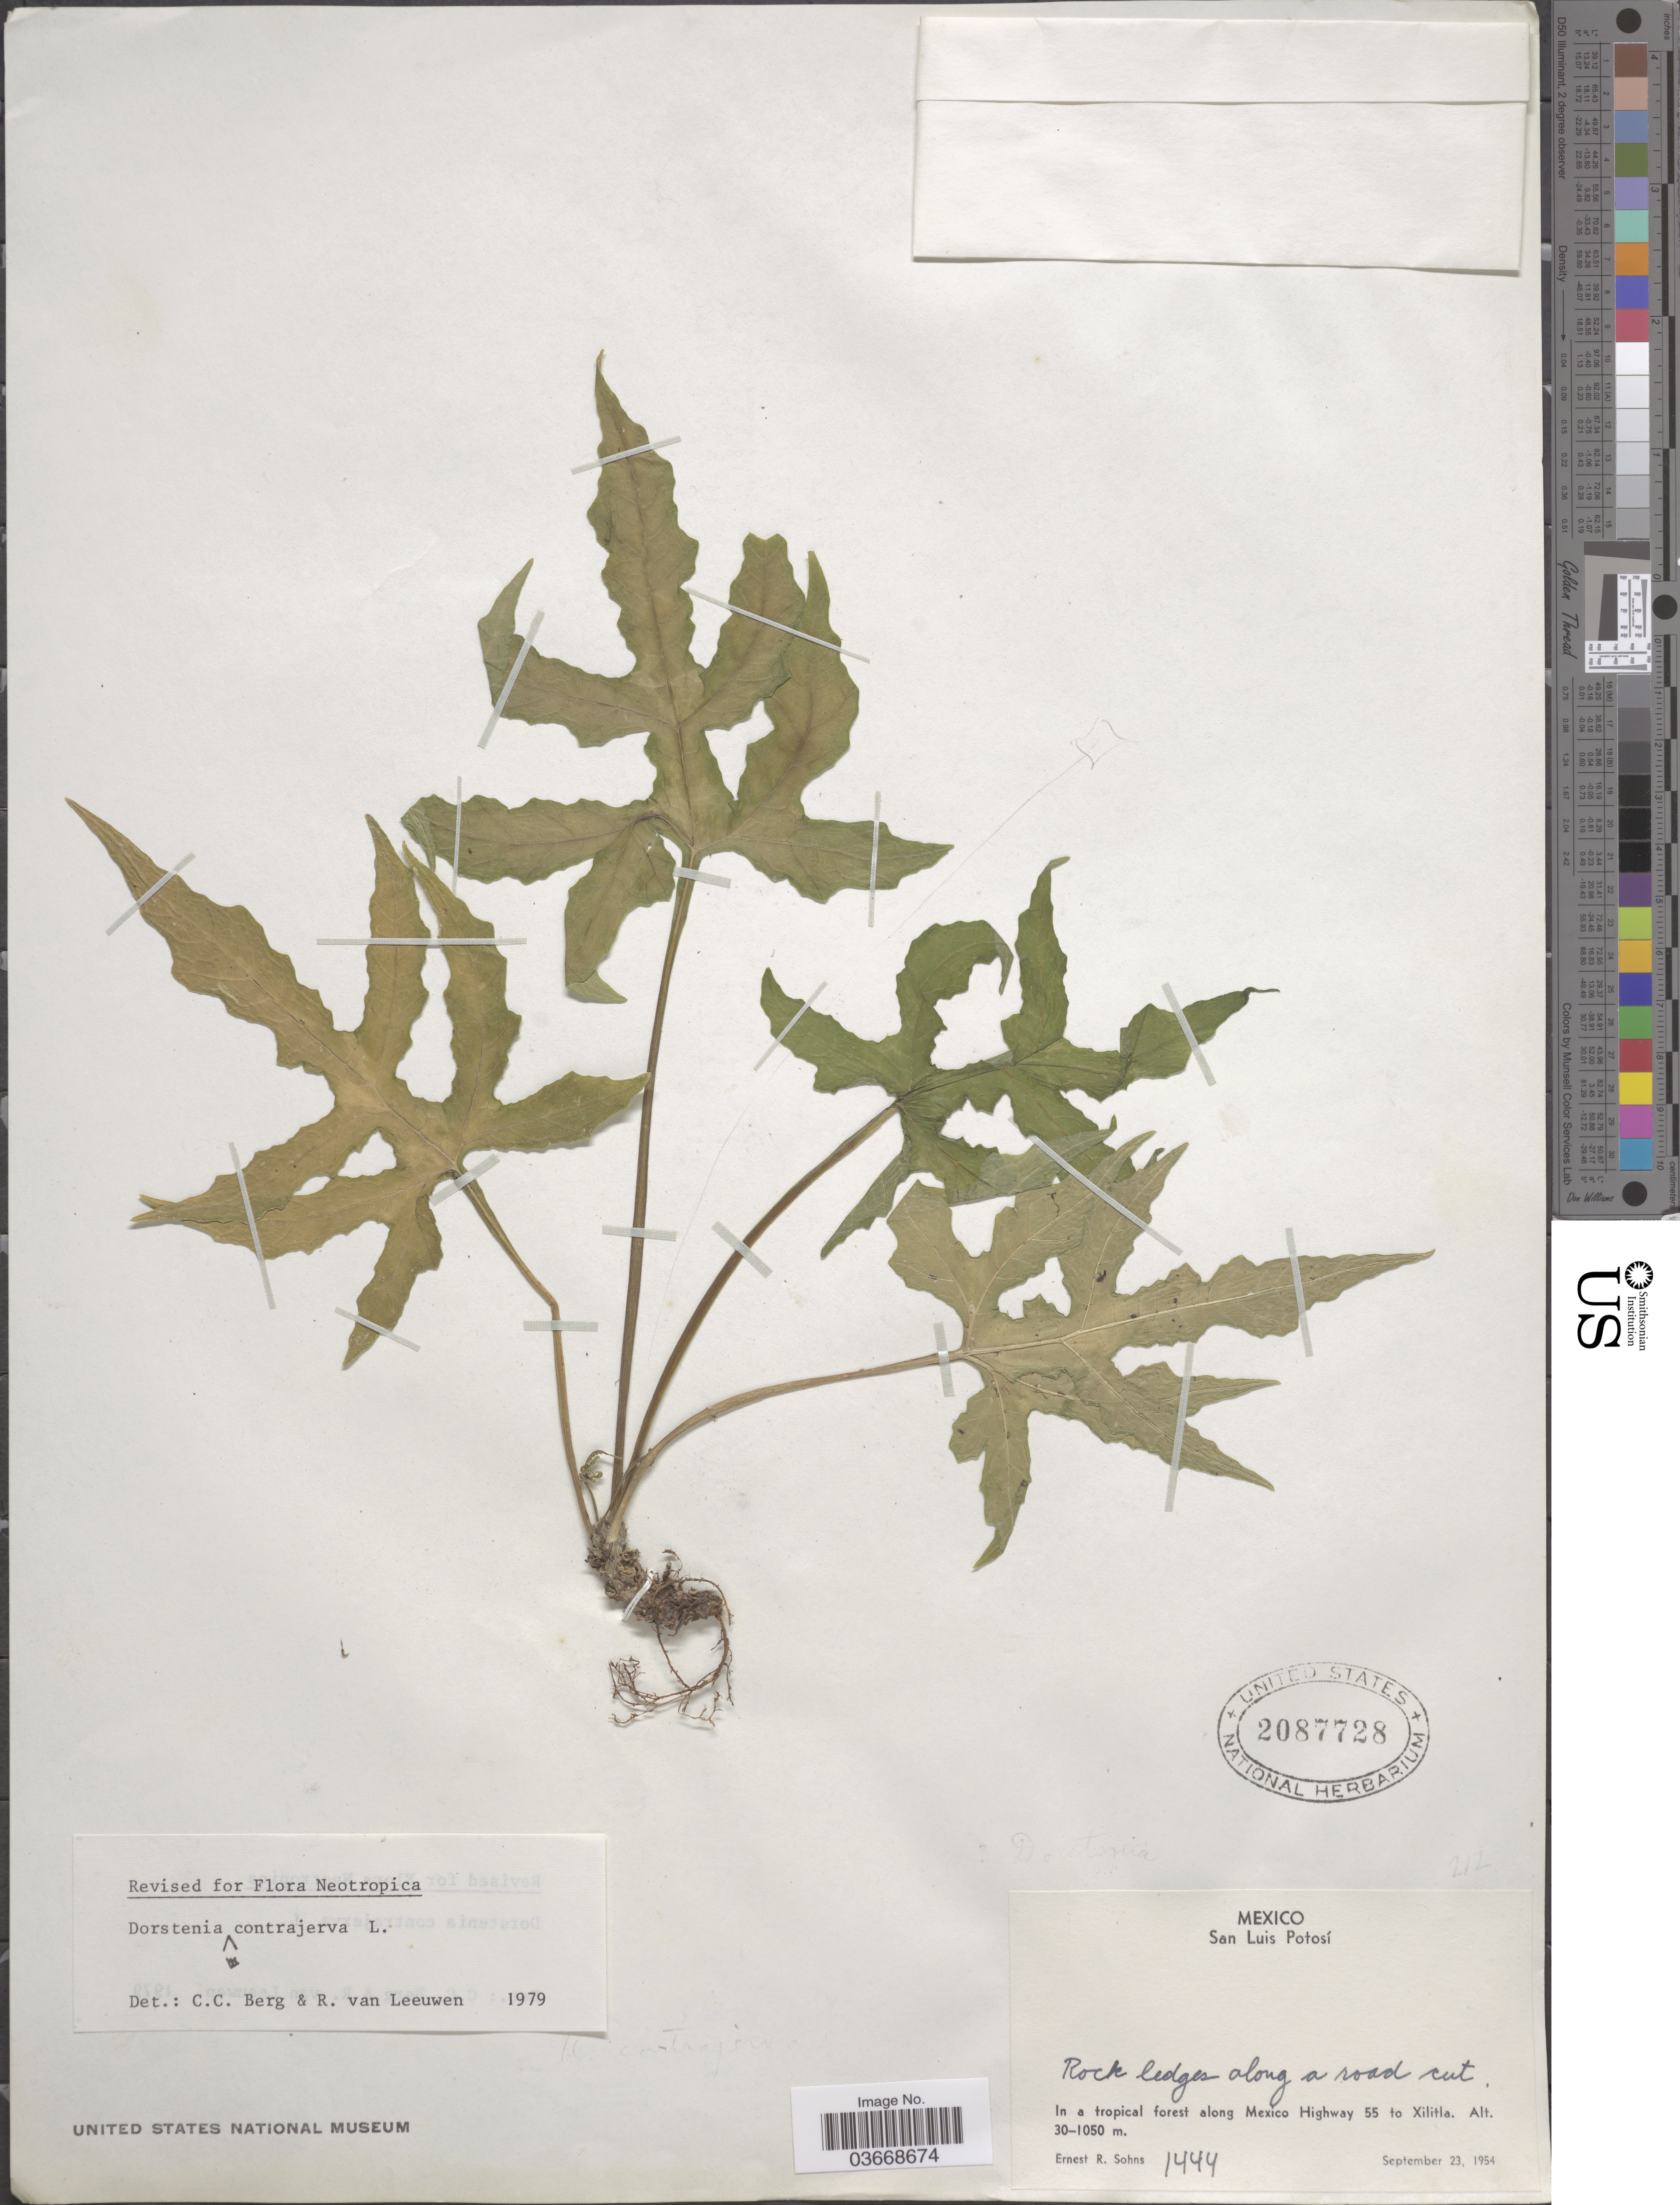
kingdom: Plantae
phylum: Tracheophyta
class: Magnoliopsida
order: Rosales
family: Moraceae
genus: Dorstenia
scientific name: Dorstenia contrajerva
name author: L.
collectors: E. R. Sohns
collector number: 1444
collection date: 1954-09-23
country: Mexico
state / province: San Luis Potosí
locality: In a tropical forest along Mexico Highway 55 to Xilitla.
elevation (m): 30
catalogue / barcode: US 2087728